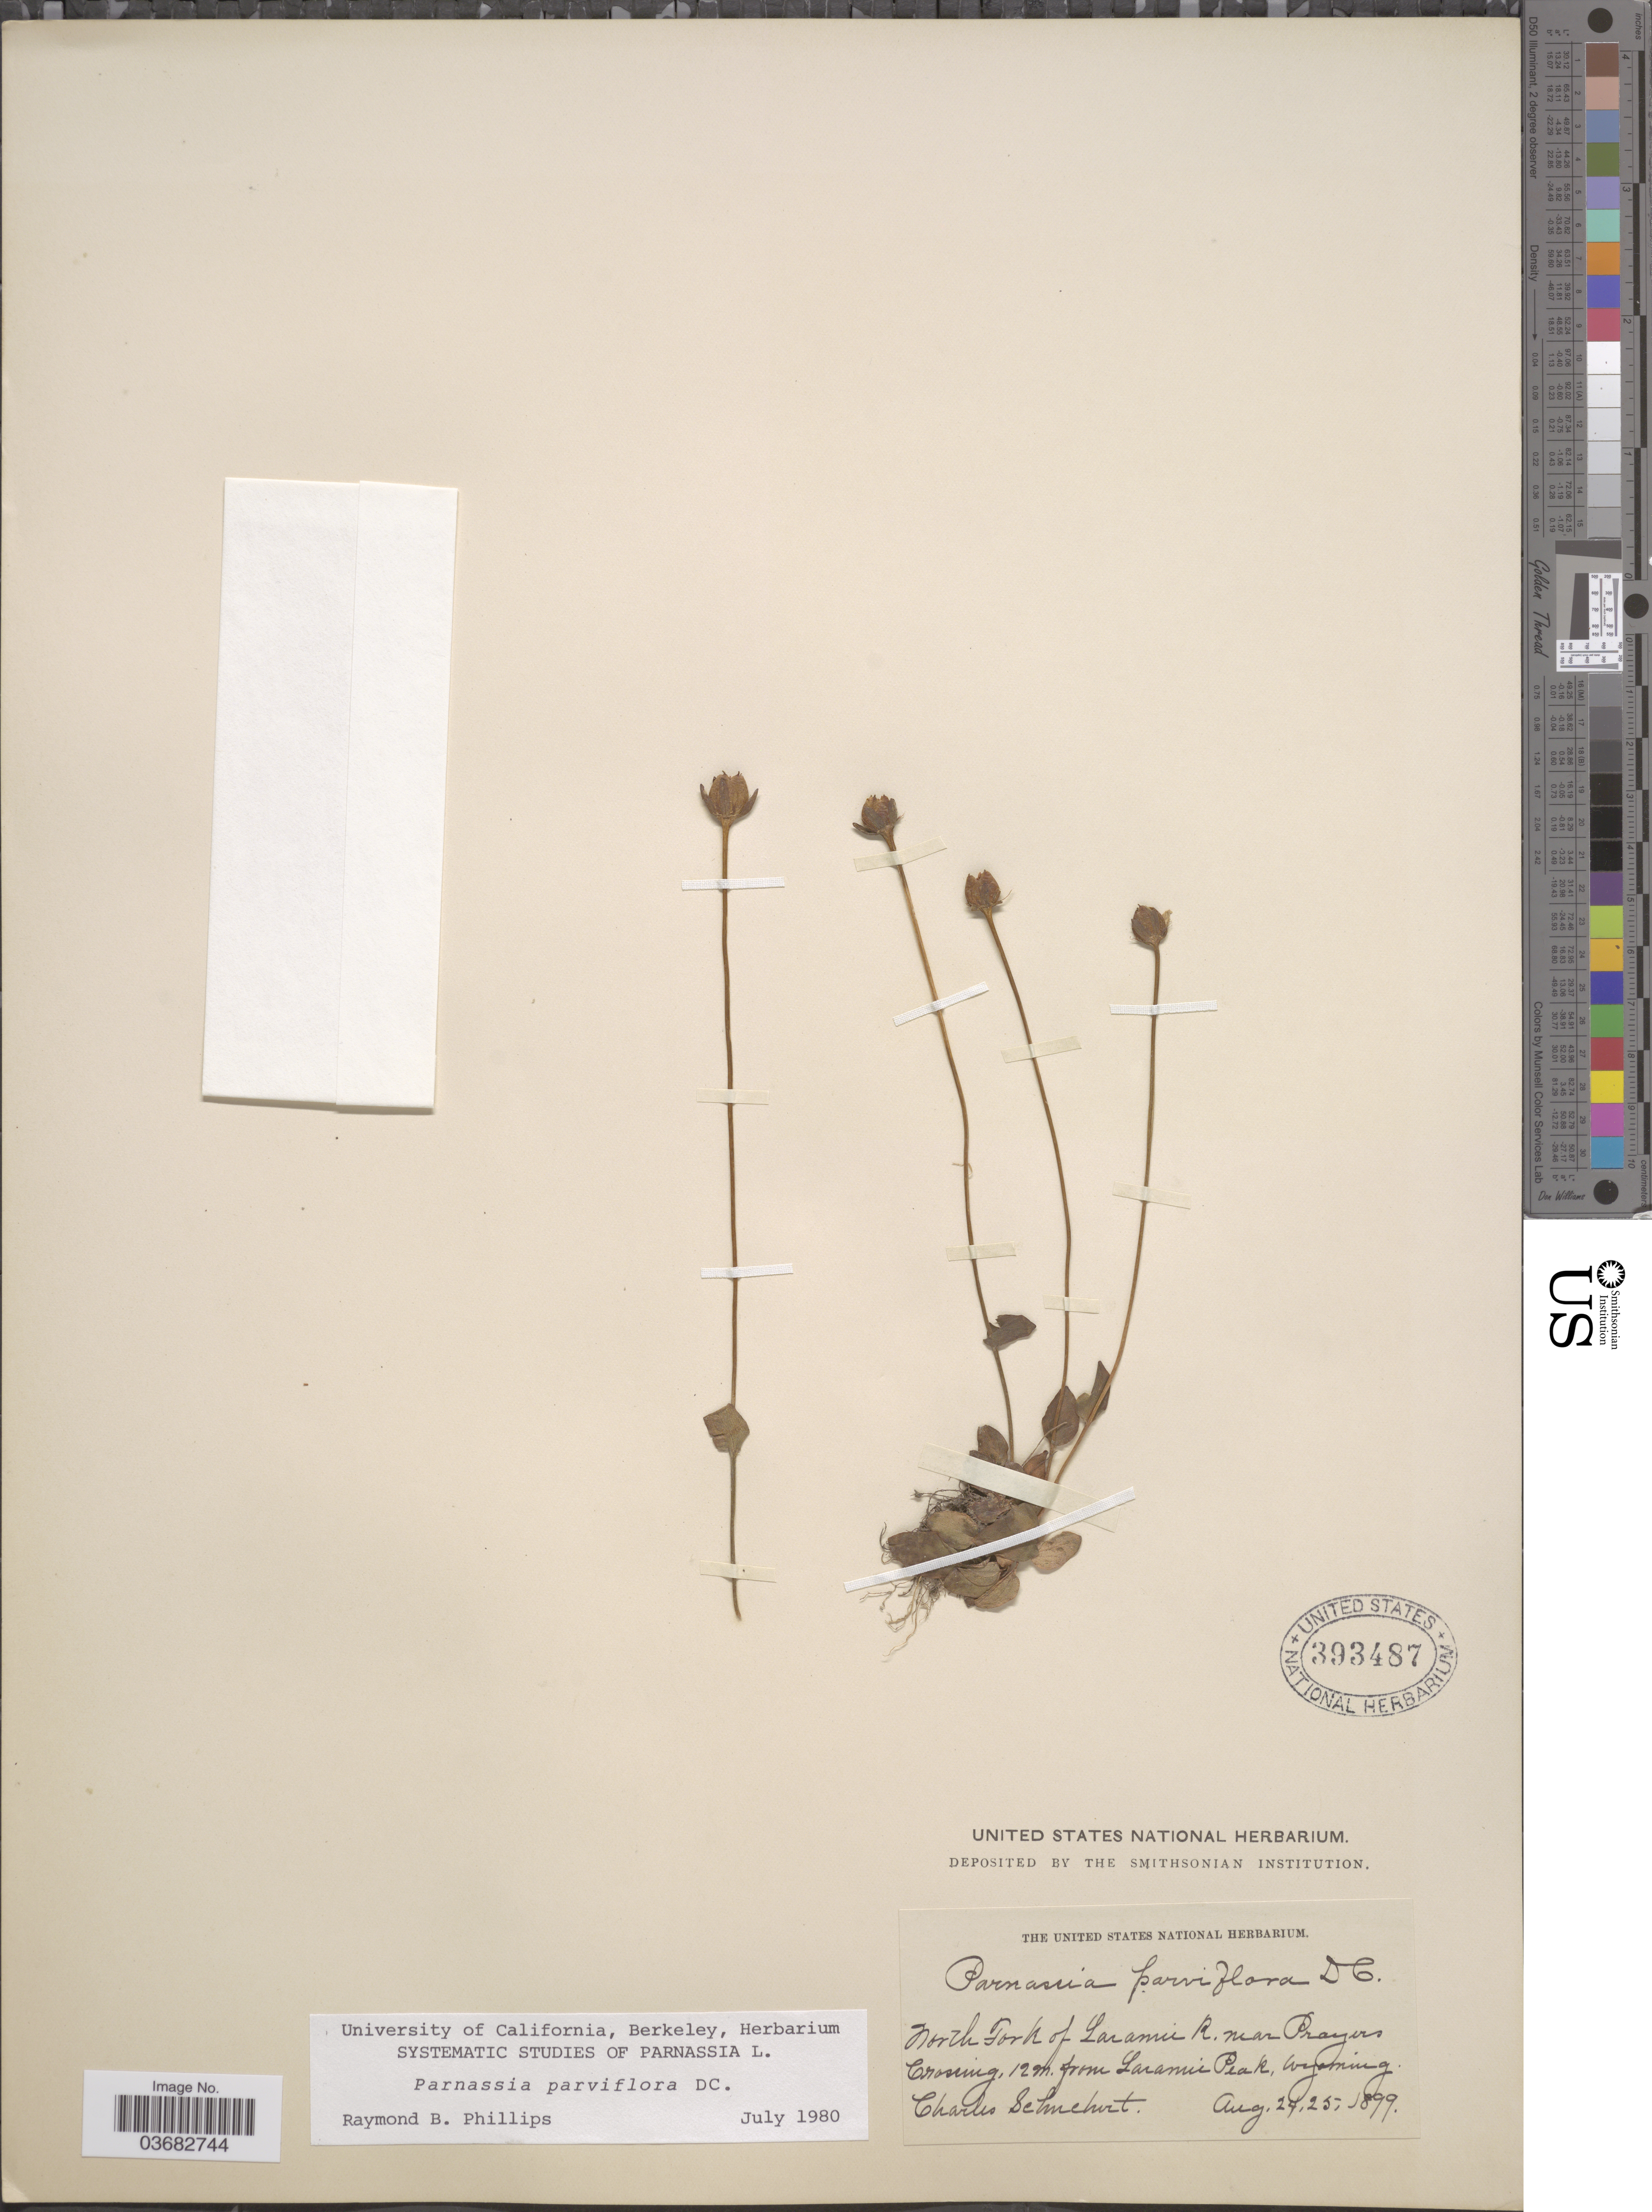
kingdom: Plantae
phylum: Tracheophyta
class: Magnoliopsida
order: Celastrales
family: Parnassiaceae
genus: Parnassia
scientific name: Parnassia parviflora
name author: DC.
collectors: C. Schuchert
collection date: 1899-08-24/1899-08-25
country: United States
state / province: Wyoming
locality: North Fork of Laramie R. near Prayers Crossing, 12 m. from Laramie Peak.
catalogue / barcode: US 393487